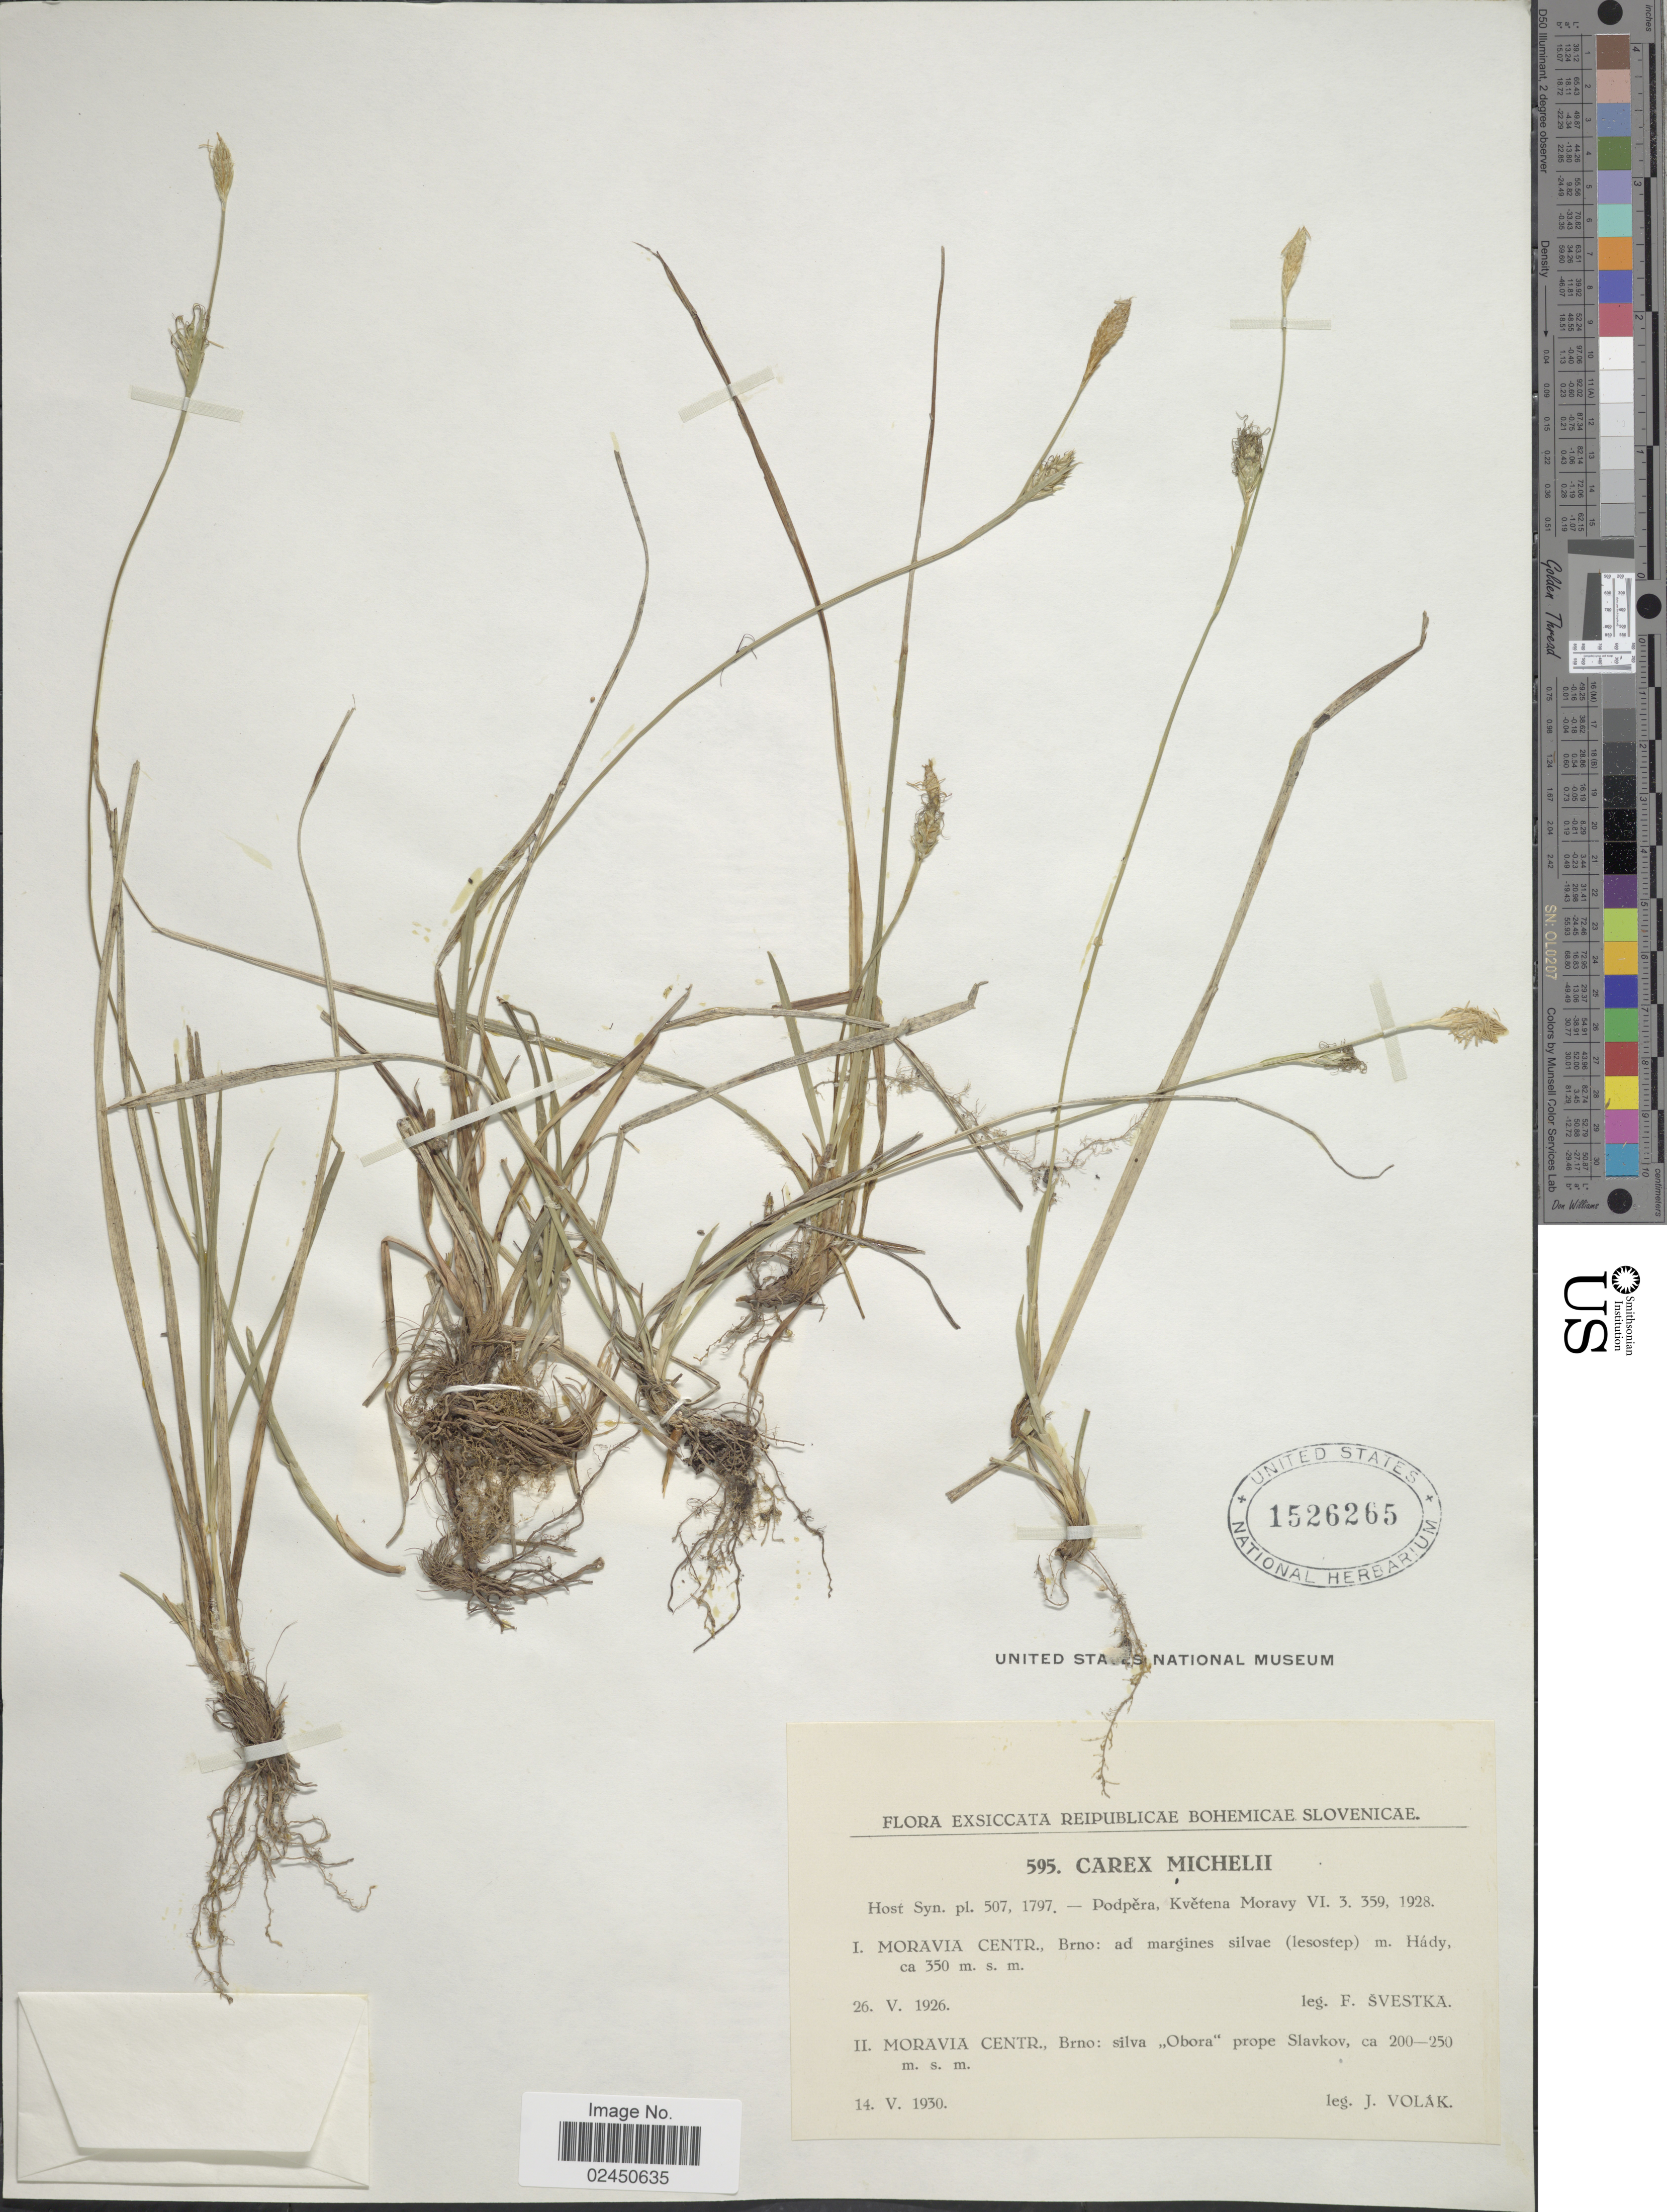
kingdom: Plantae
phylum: Tracheophyta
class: Liliopsida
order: Poales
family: Cyperaceae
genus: Carex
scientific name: Carex michelii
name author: Host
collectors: J. Volak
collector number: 595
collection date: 1930-05-14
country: Czechia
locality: Reipublicae Bohemicae Slovenicae. Moravia Centr., Brno: silva Obora prope Slavkov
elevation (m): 200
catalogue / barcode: US 1526265-2